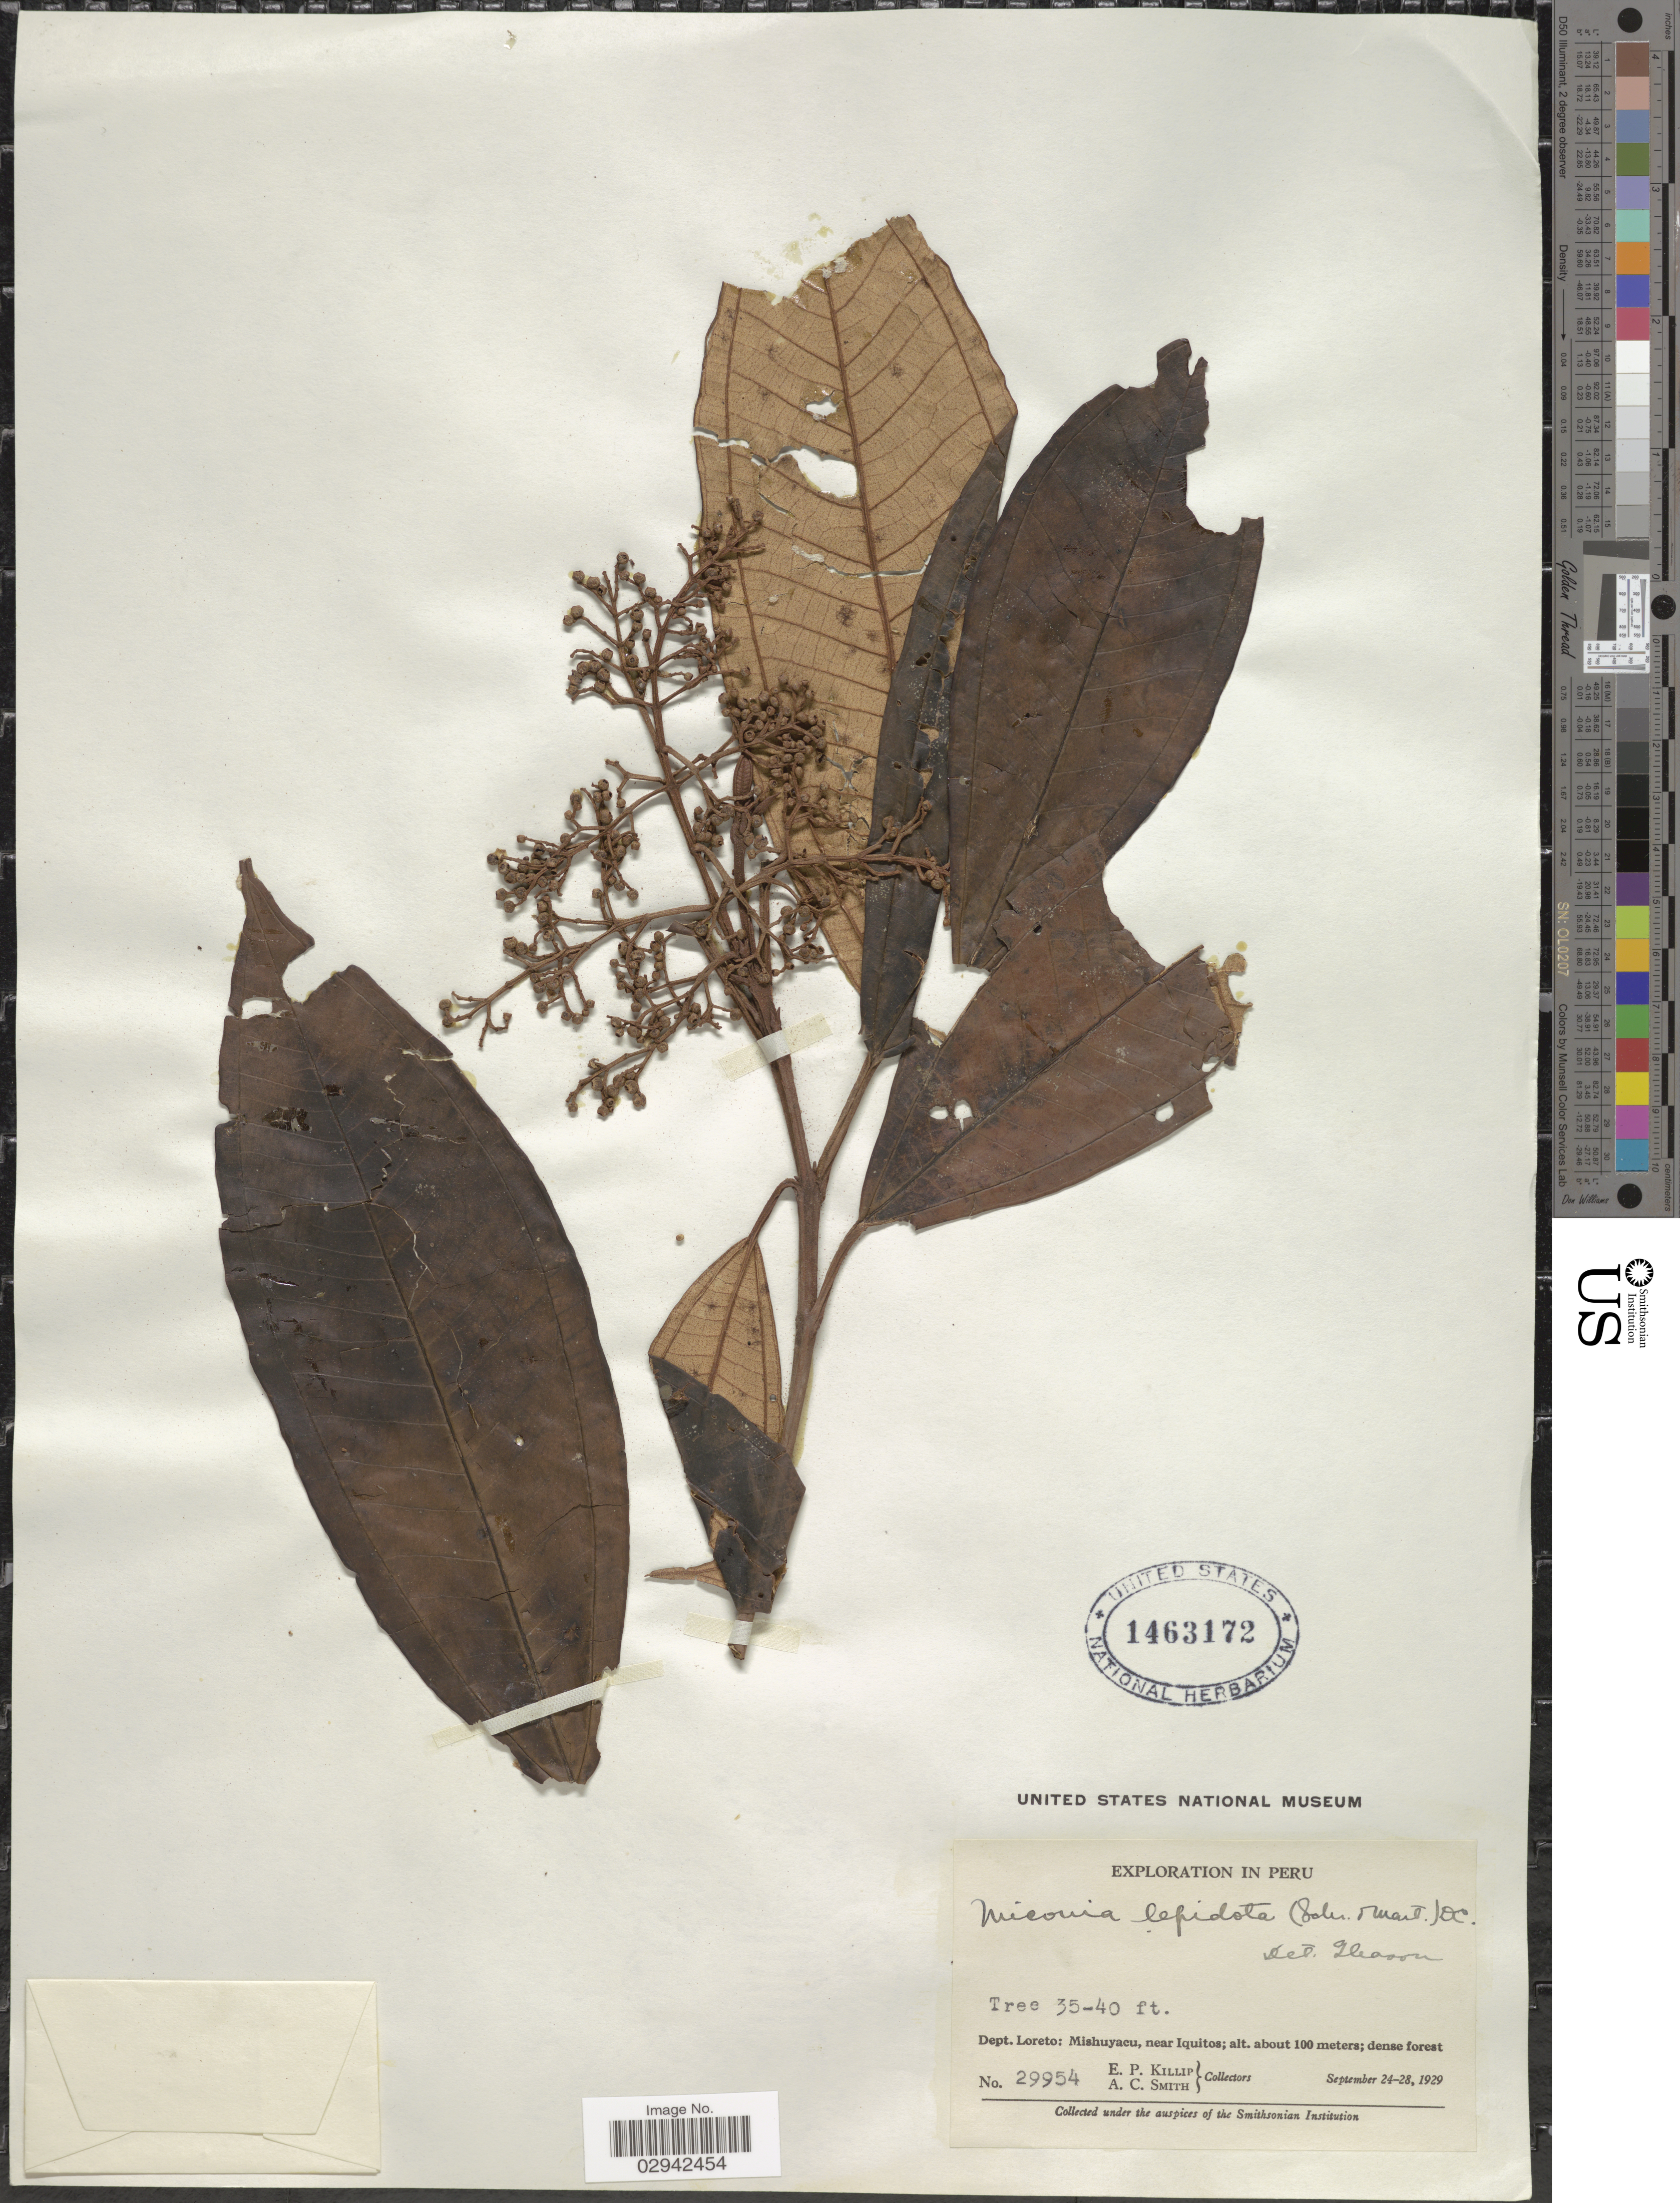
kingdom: Plantae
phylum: Tracheophyta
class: Magnoliopsida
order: Myrtales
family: Melastomataceae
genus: Miconia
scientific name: Miconia punctata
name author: (Desr.) D. Don ex DC.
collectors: E. P. Killip & A. C. Smith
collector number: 29954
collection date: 1929-09-24/1929-09-28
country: Peru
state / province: Loreto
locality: Dept. Loreto: Mishuyacu, near Iquitos.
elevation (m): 100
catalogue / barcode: US 1463172